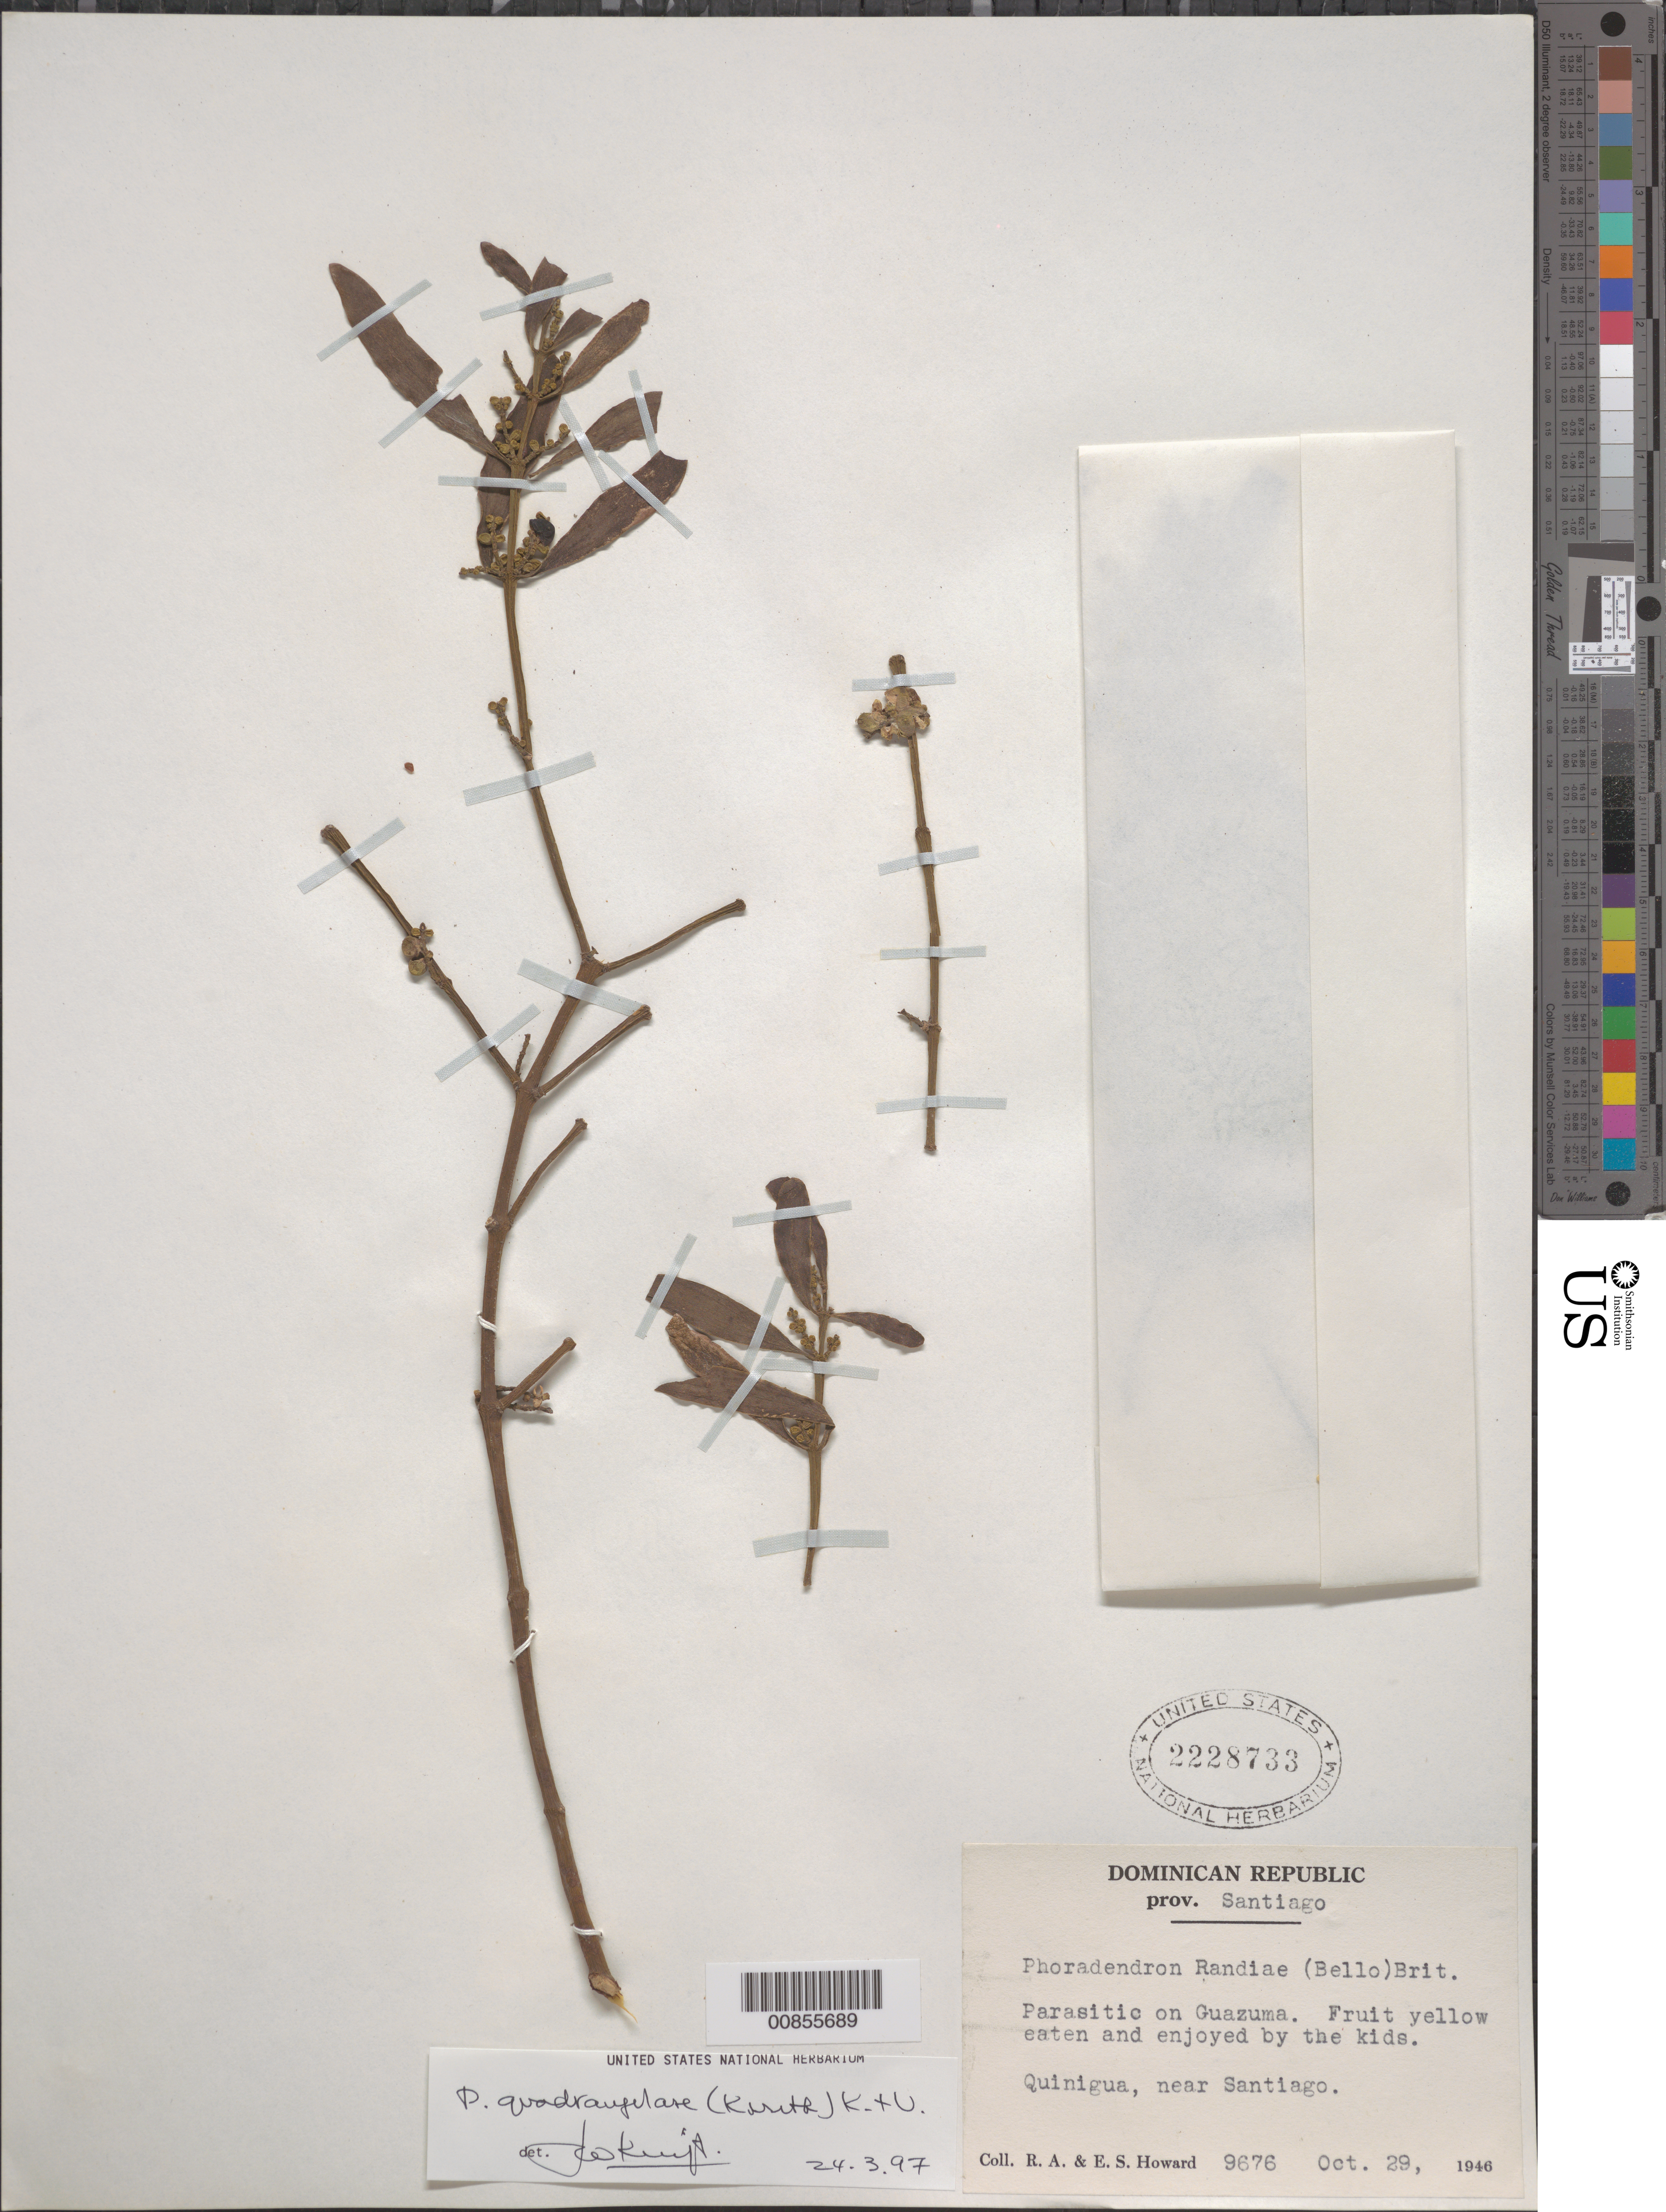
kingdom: Plantae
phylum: Tracheophyta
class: Magnoliopsida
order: Santalales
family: Viscaceae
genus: Phoradendron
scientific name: Phoradendron quadrangulare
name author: (Kunth) Griseb.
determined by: Kuijt, Job, (CANADA)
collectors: R. A. Howard & E. S. Howard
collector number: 9676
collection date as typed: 29 Oct 1946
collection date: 1946-10-29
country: Dominican Republic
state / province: Santiago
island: Hispaniola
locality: Quinigua, near Santiago.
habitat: On Guazuma.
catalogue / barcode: US 2228733